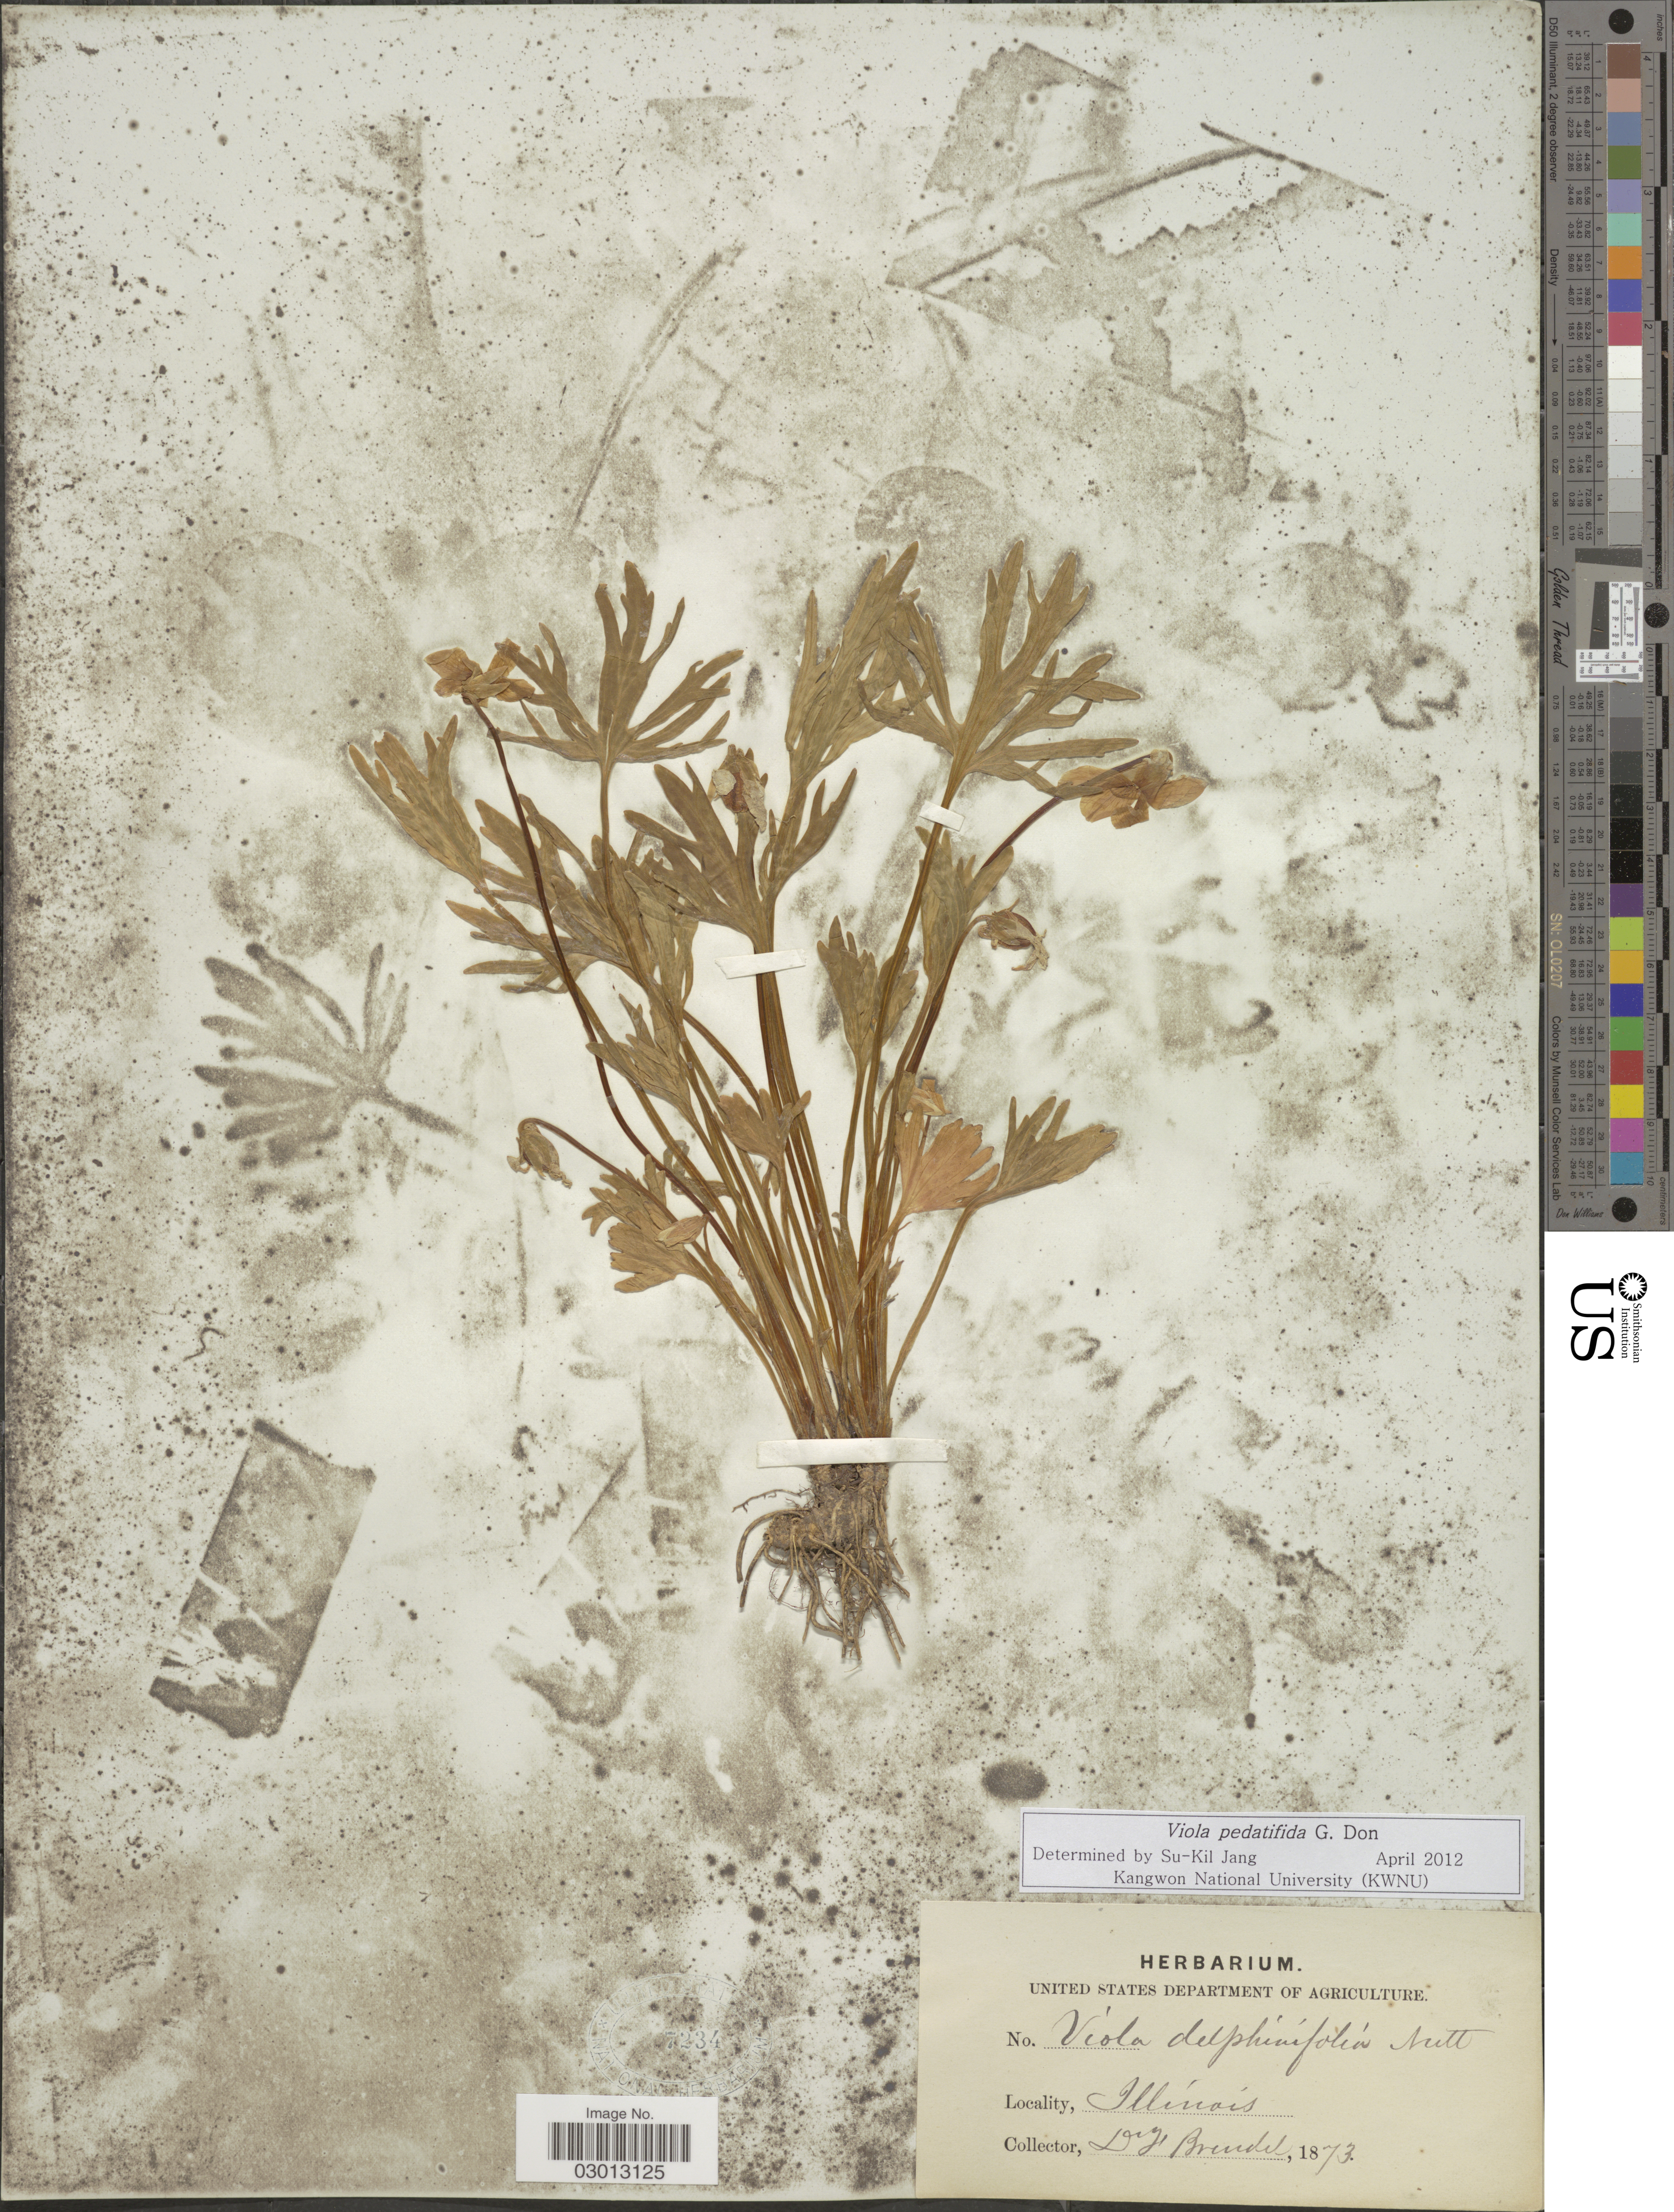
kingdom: Plantae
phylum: Tracheophyta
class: Magnoliopsida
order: Malpighiales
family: Violaceae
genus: Viola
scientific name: Viola pedatifida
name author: G. Don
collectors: F. Brendel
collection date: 1873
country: United States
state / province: Illinois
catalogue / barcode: US 7234